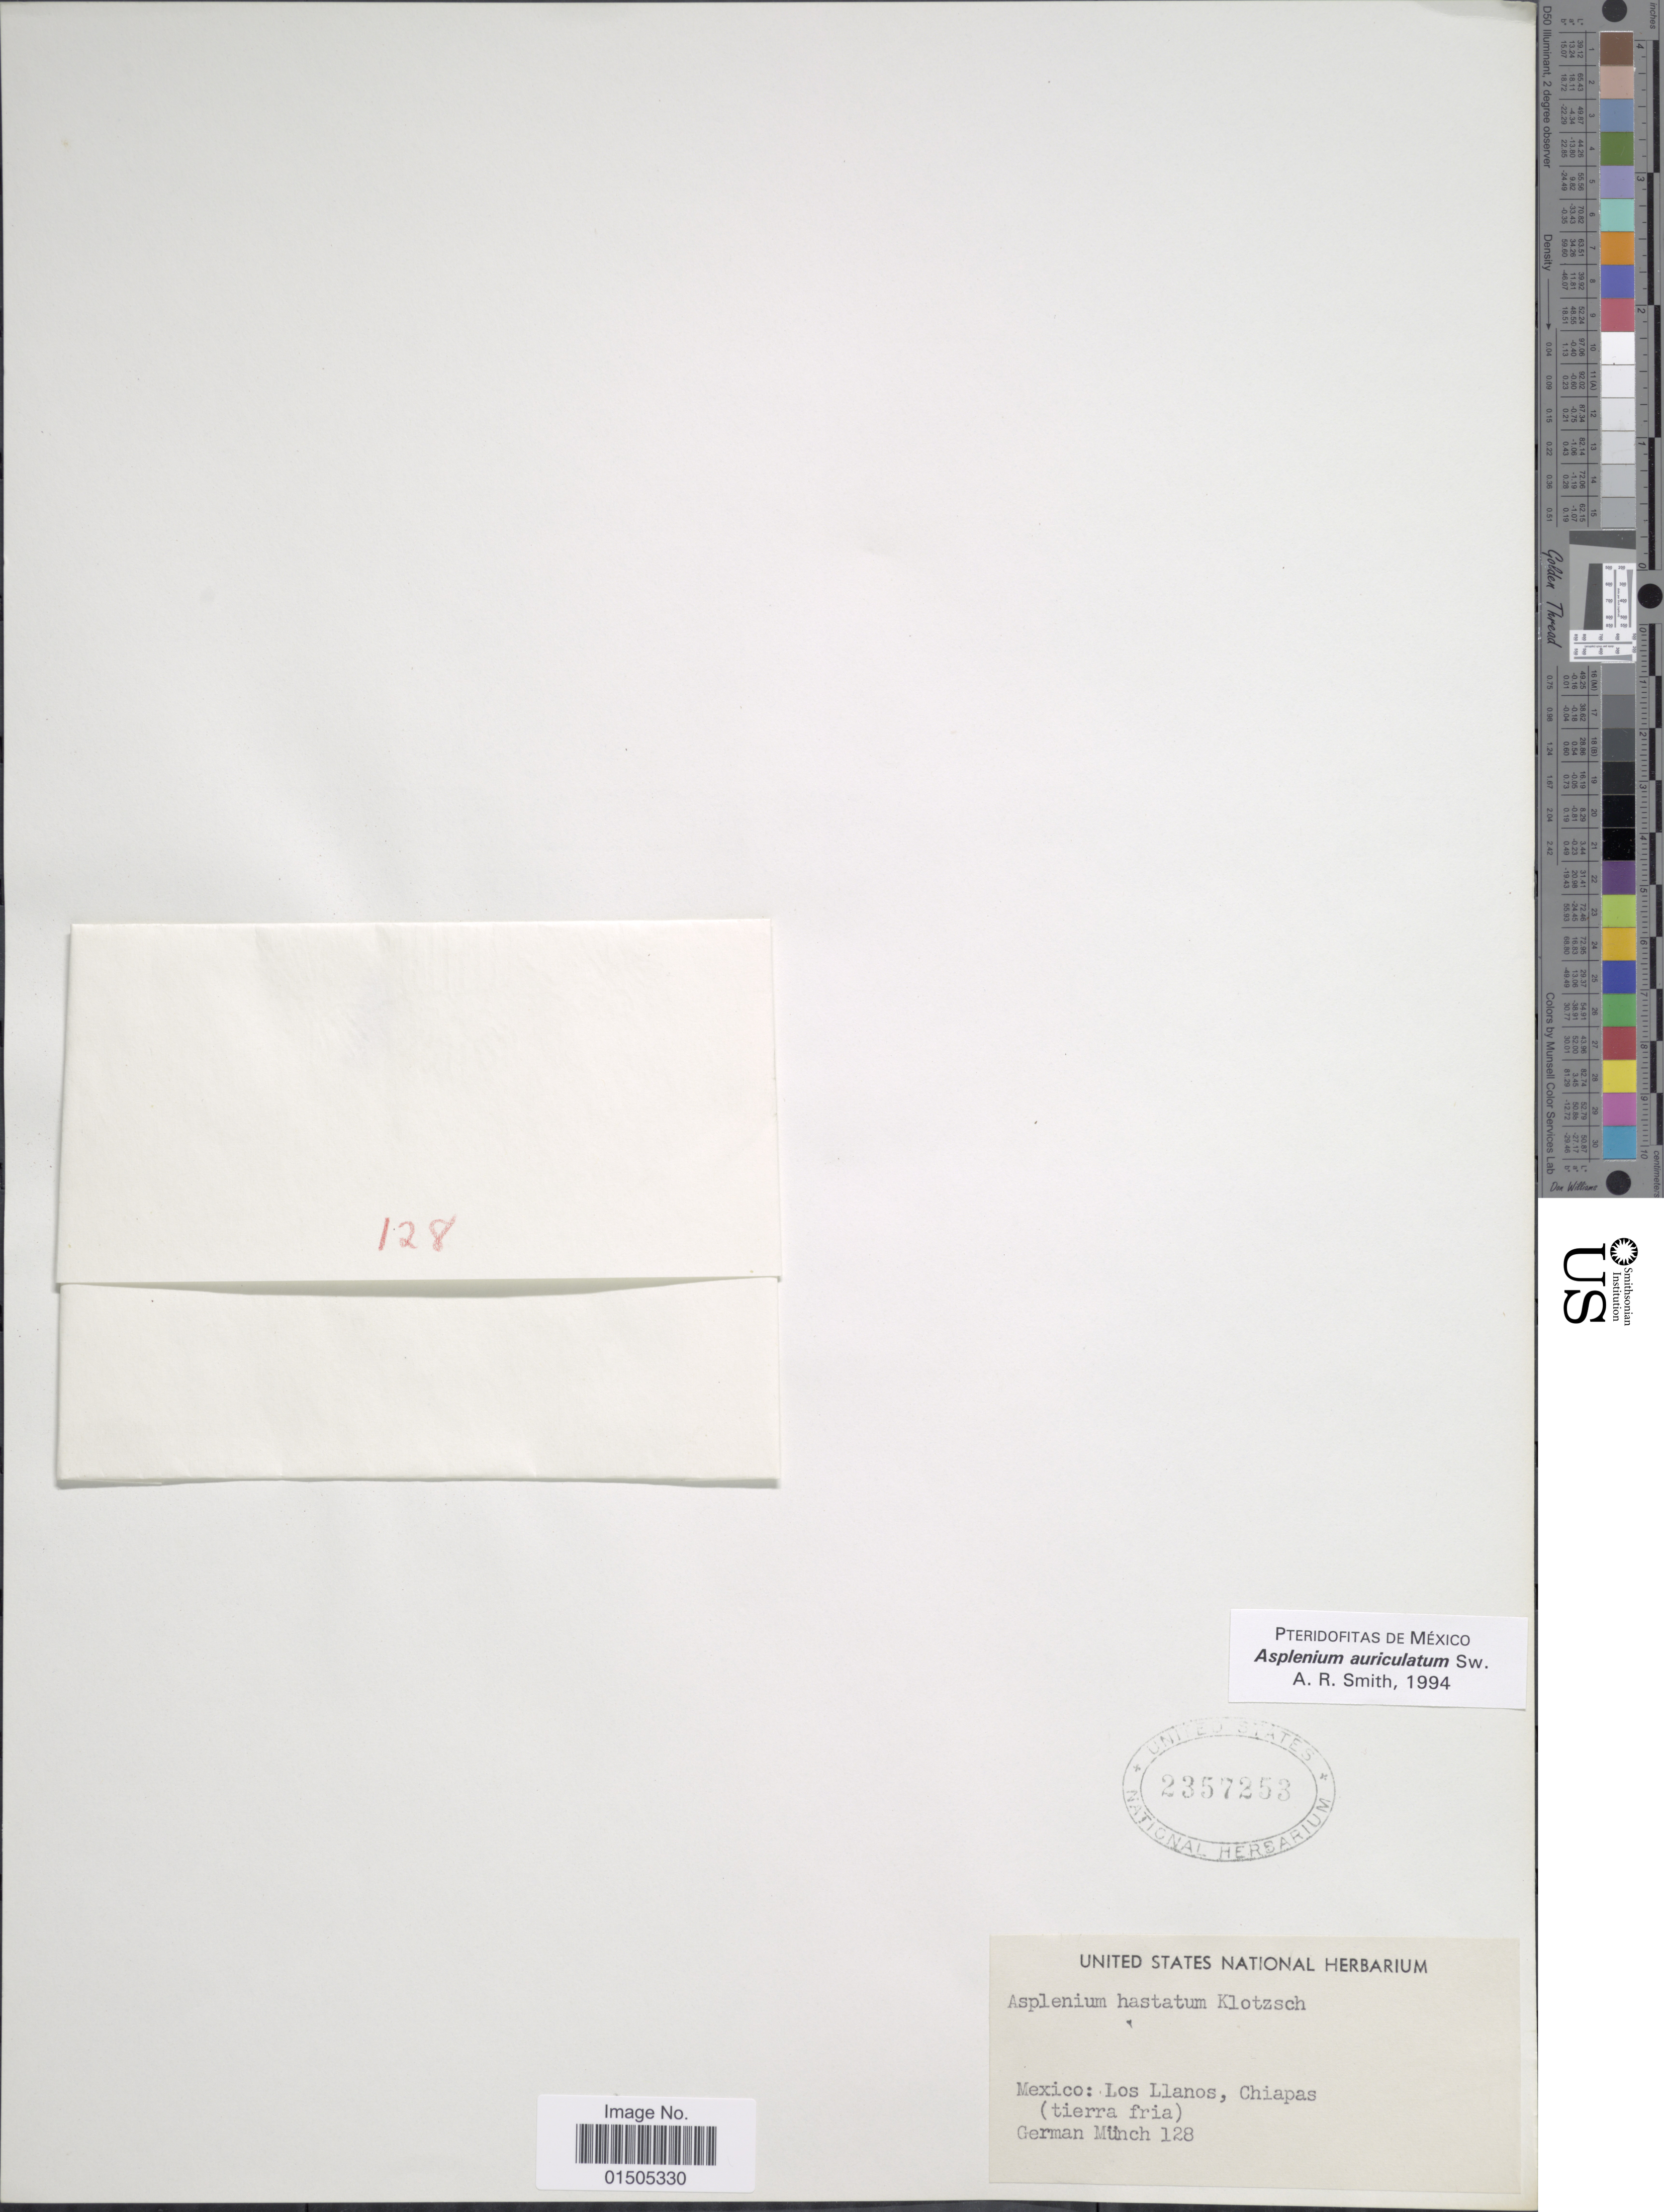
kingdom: Plantae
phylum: Tracheophyta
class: Polypodiopsida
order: Polypodiales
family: Aspleniaceae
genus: Asplenium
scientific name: Asplenium auriculatum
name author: Sw.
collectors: G. Munch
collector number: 128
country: Mexico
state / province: Chiapas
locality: Los Llanos (tierra fria).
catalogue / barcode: US 2357253